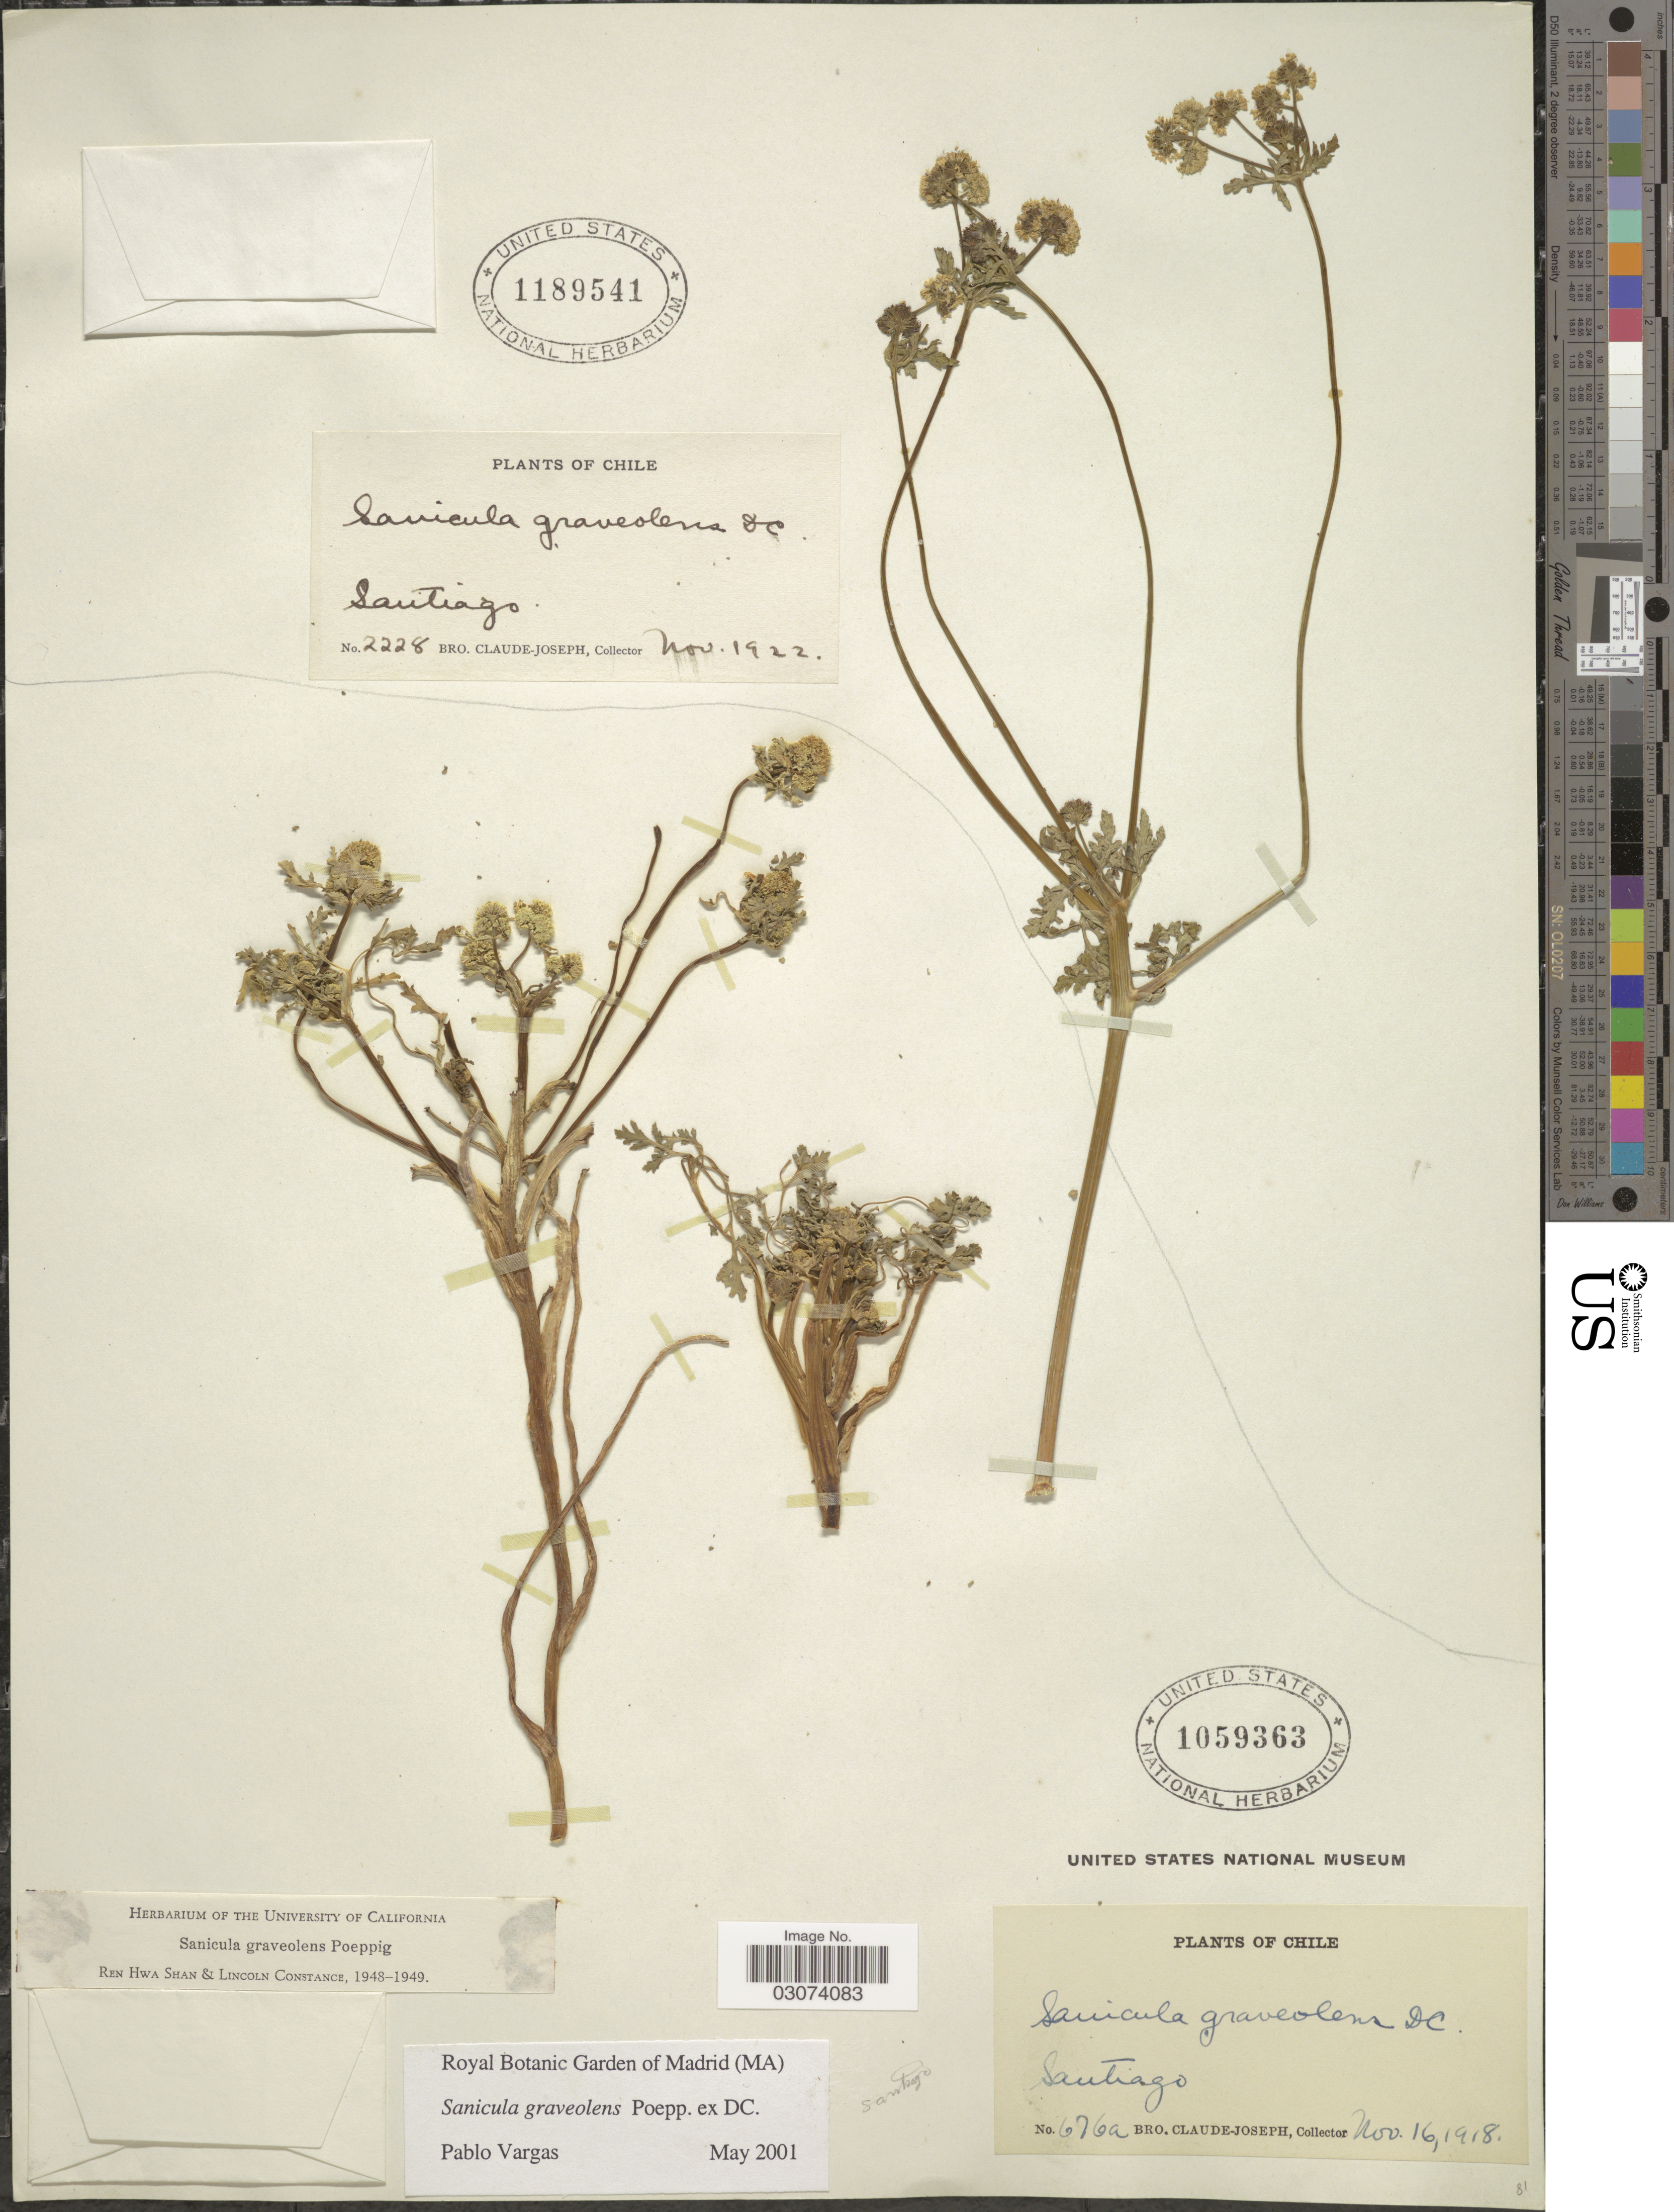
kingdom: Plantae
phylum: Tracheophyta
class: Magnoliopsida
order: Apiales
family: Apiaceae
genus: Sanicula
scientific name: Sanicula graveolens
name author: Poepp. ex DC.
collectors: Bro. Claude-Joseph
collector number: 676a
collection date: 1918-11-16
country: Chile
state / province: Región Metropolitana (RM)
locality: Santiago.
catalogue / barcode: US 1059363